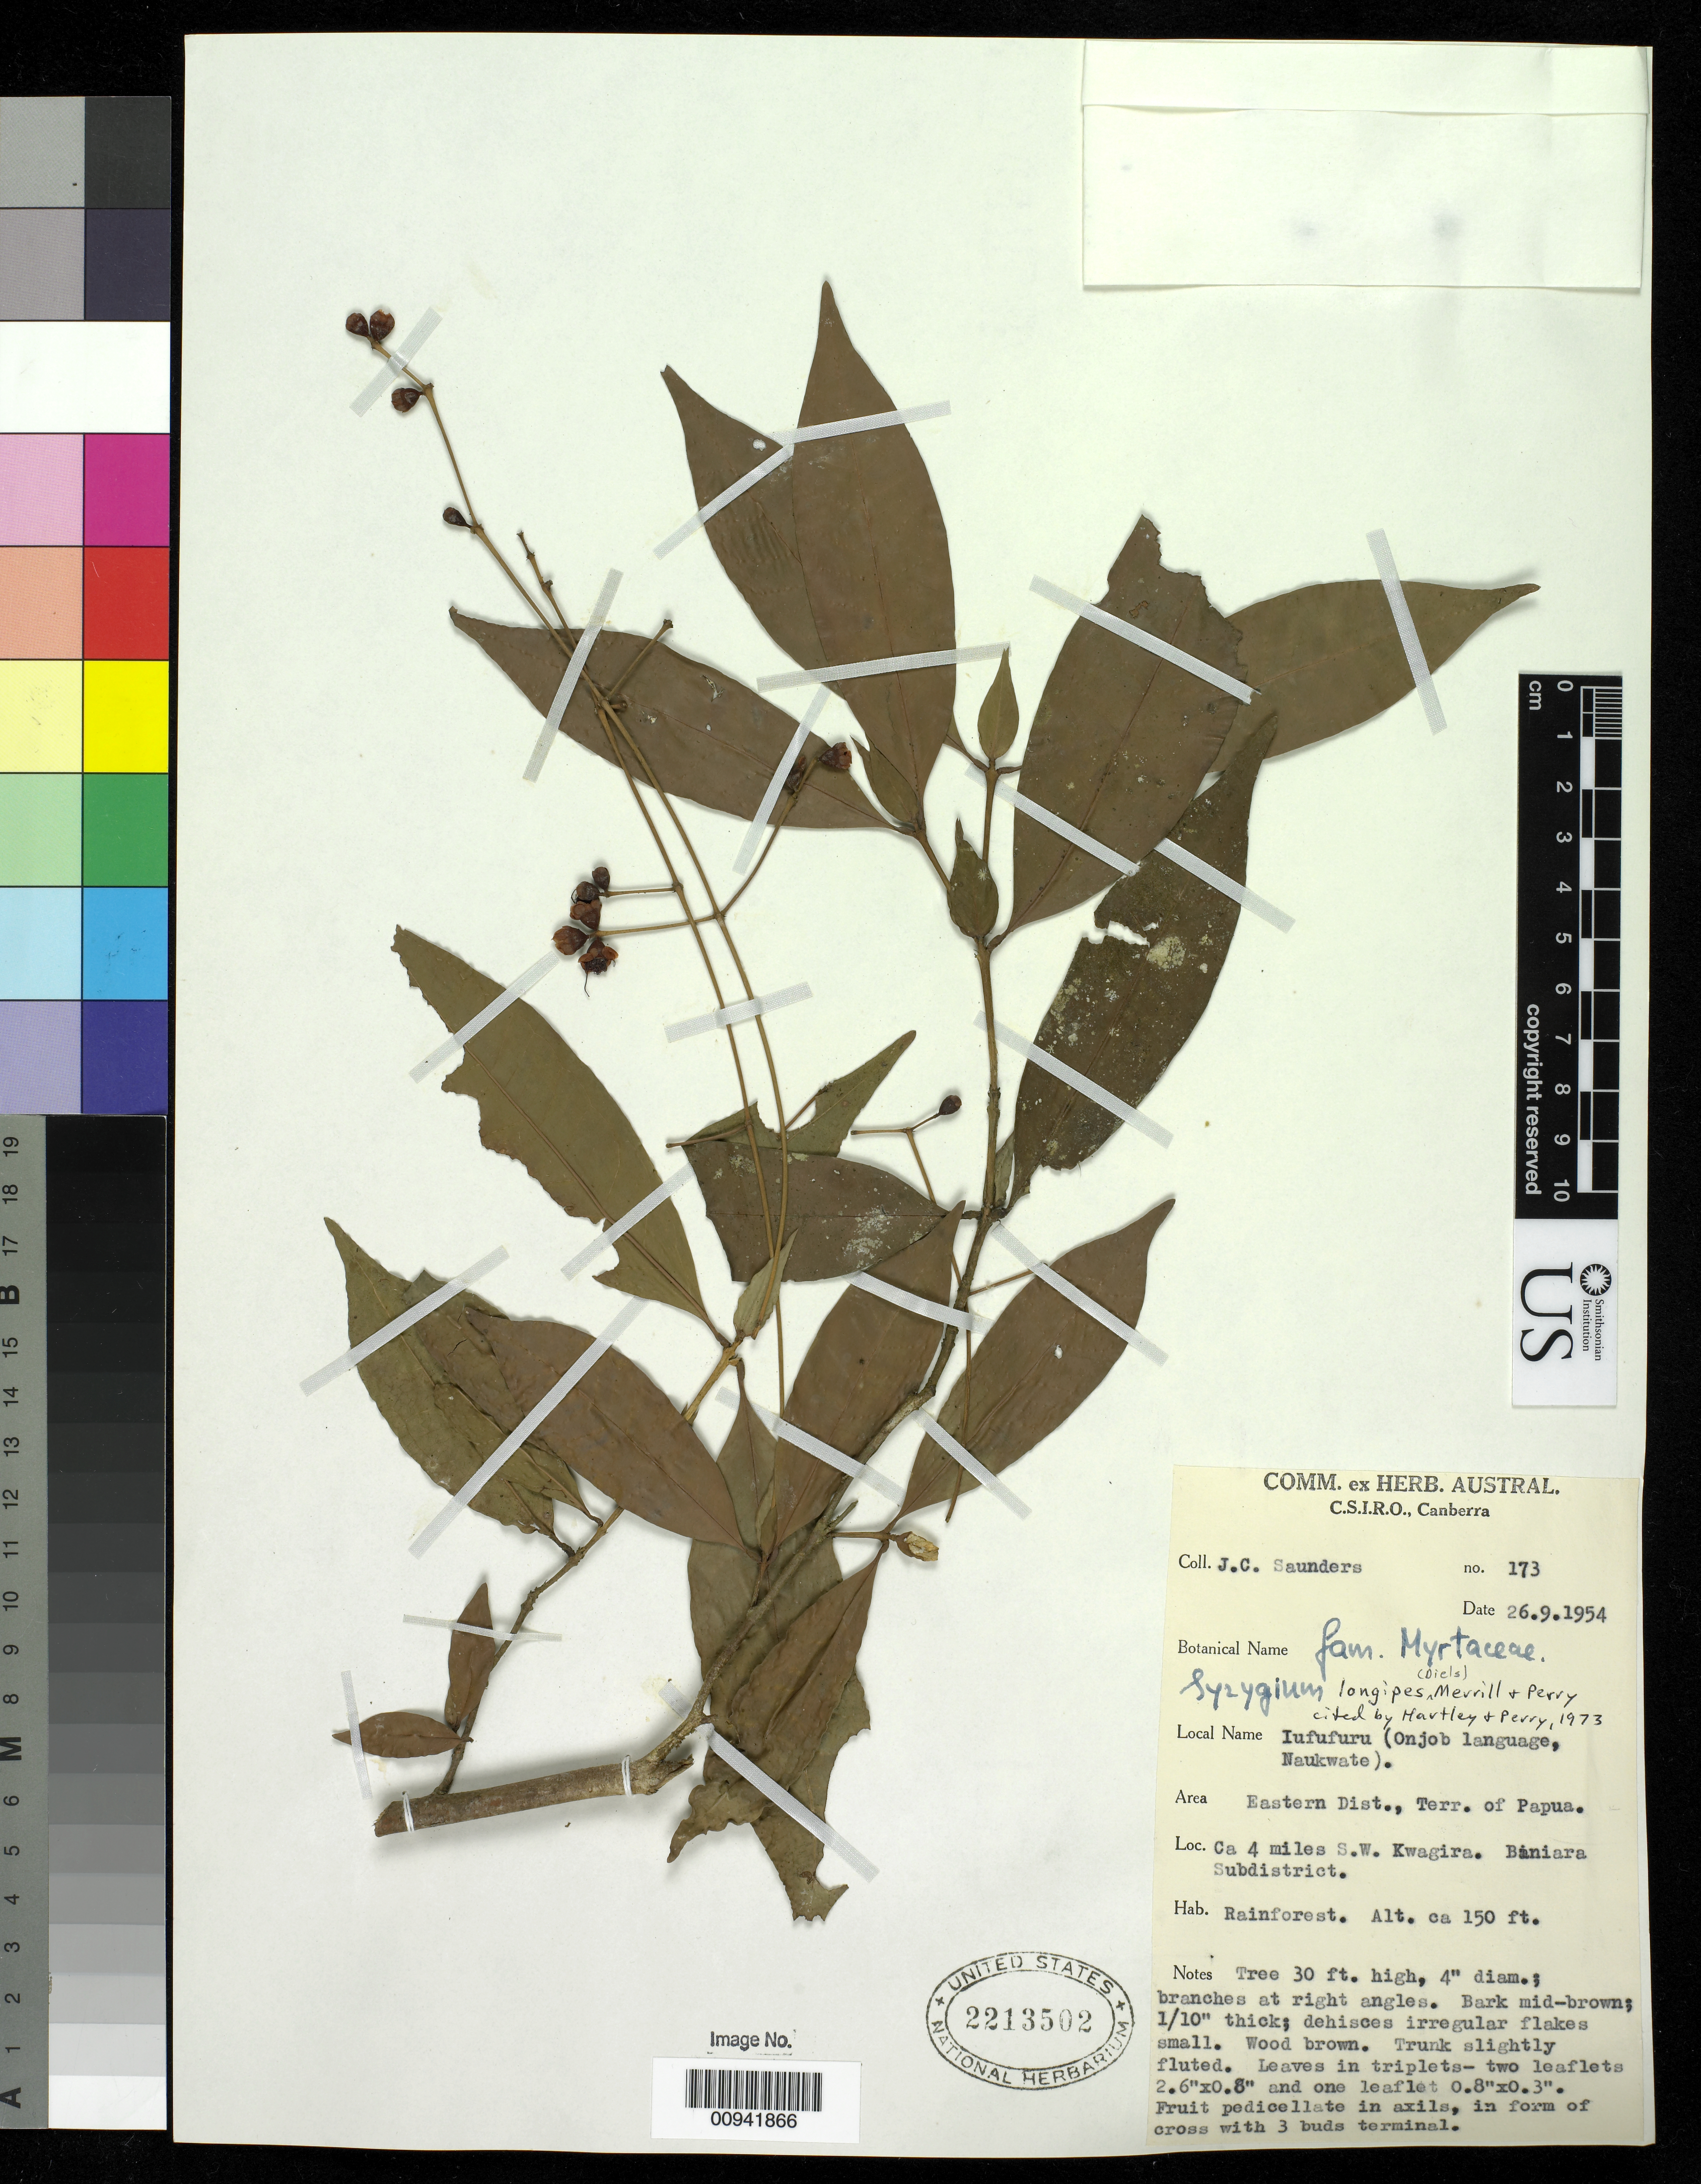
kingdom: Plantae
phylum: Tracheophyta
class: Magnoliopsida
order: Myrtales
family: Myrtaceae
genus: Syzygium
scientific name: Syzygium longipes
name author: (Diels) Merr. & L.M. Perry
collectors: J. C. Saunders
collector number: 173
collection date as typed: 26 Sep 1954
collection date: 1954-09-26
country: Papua New Guinea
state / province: Eastern Highlands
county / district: Baniara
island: New Guinea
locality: Ca. 4 miles S.W. Kwagira. Baniara Subdistrict.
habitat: Rainforest.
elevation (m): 46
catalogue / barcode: US 2213502